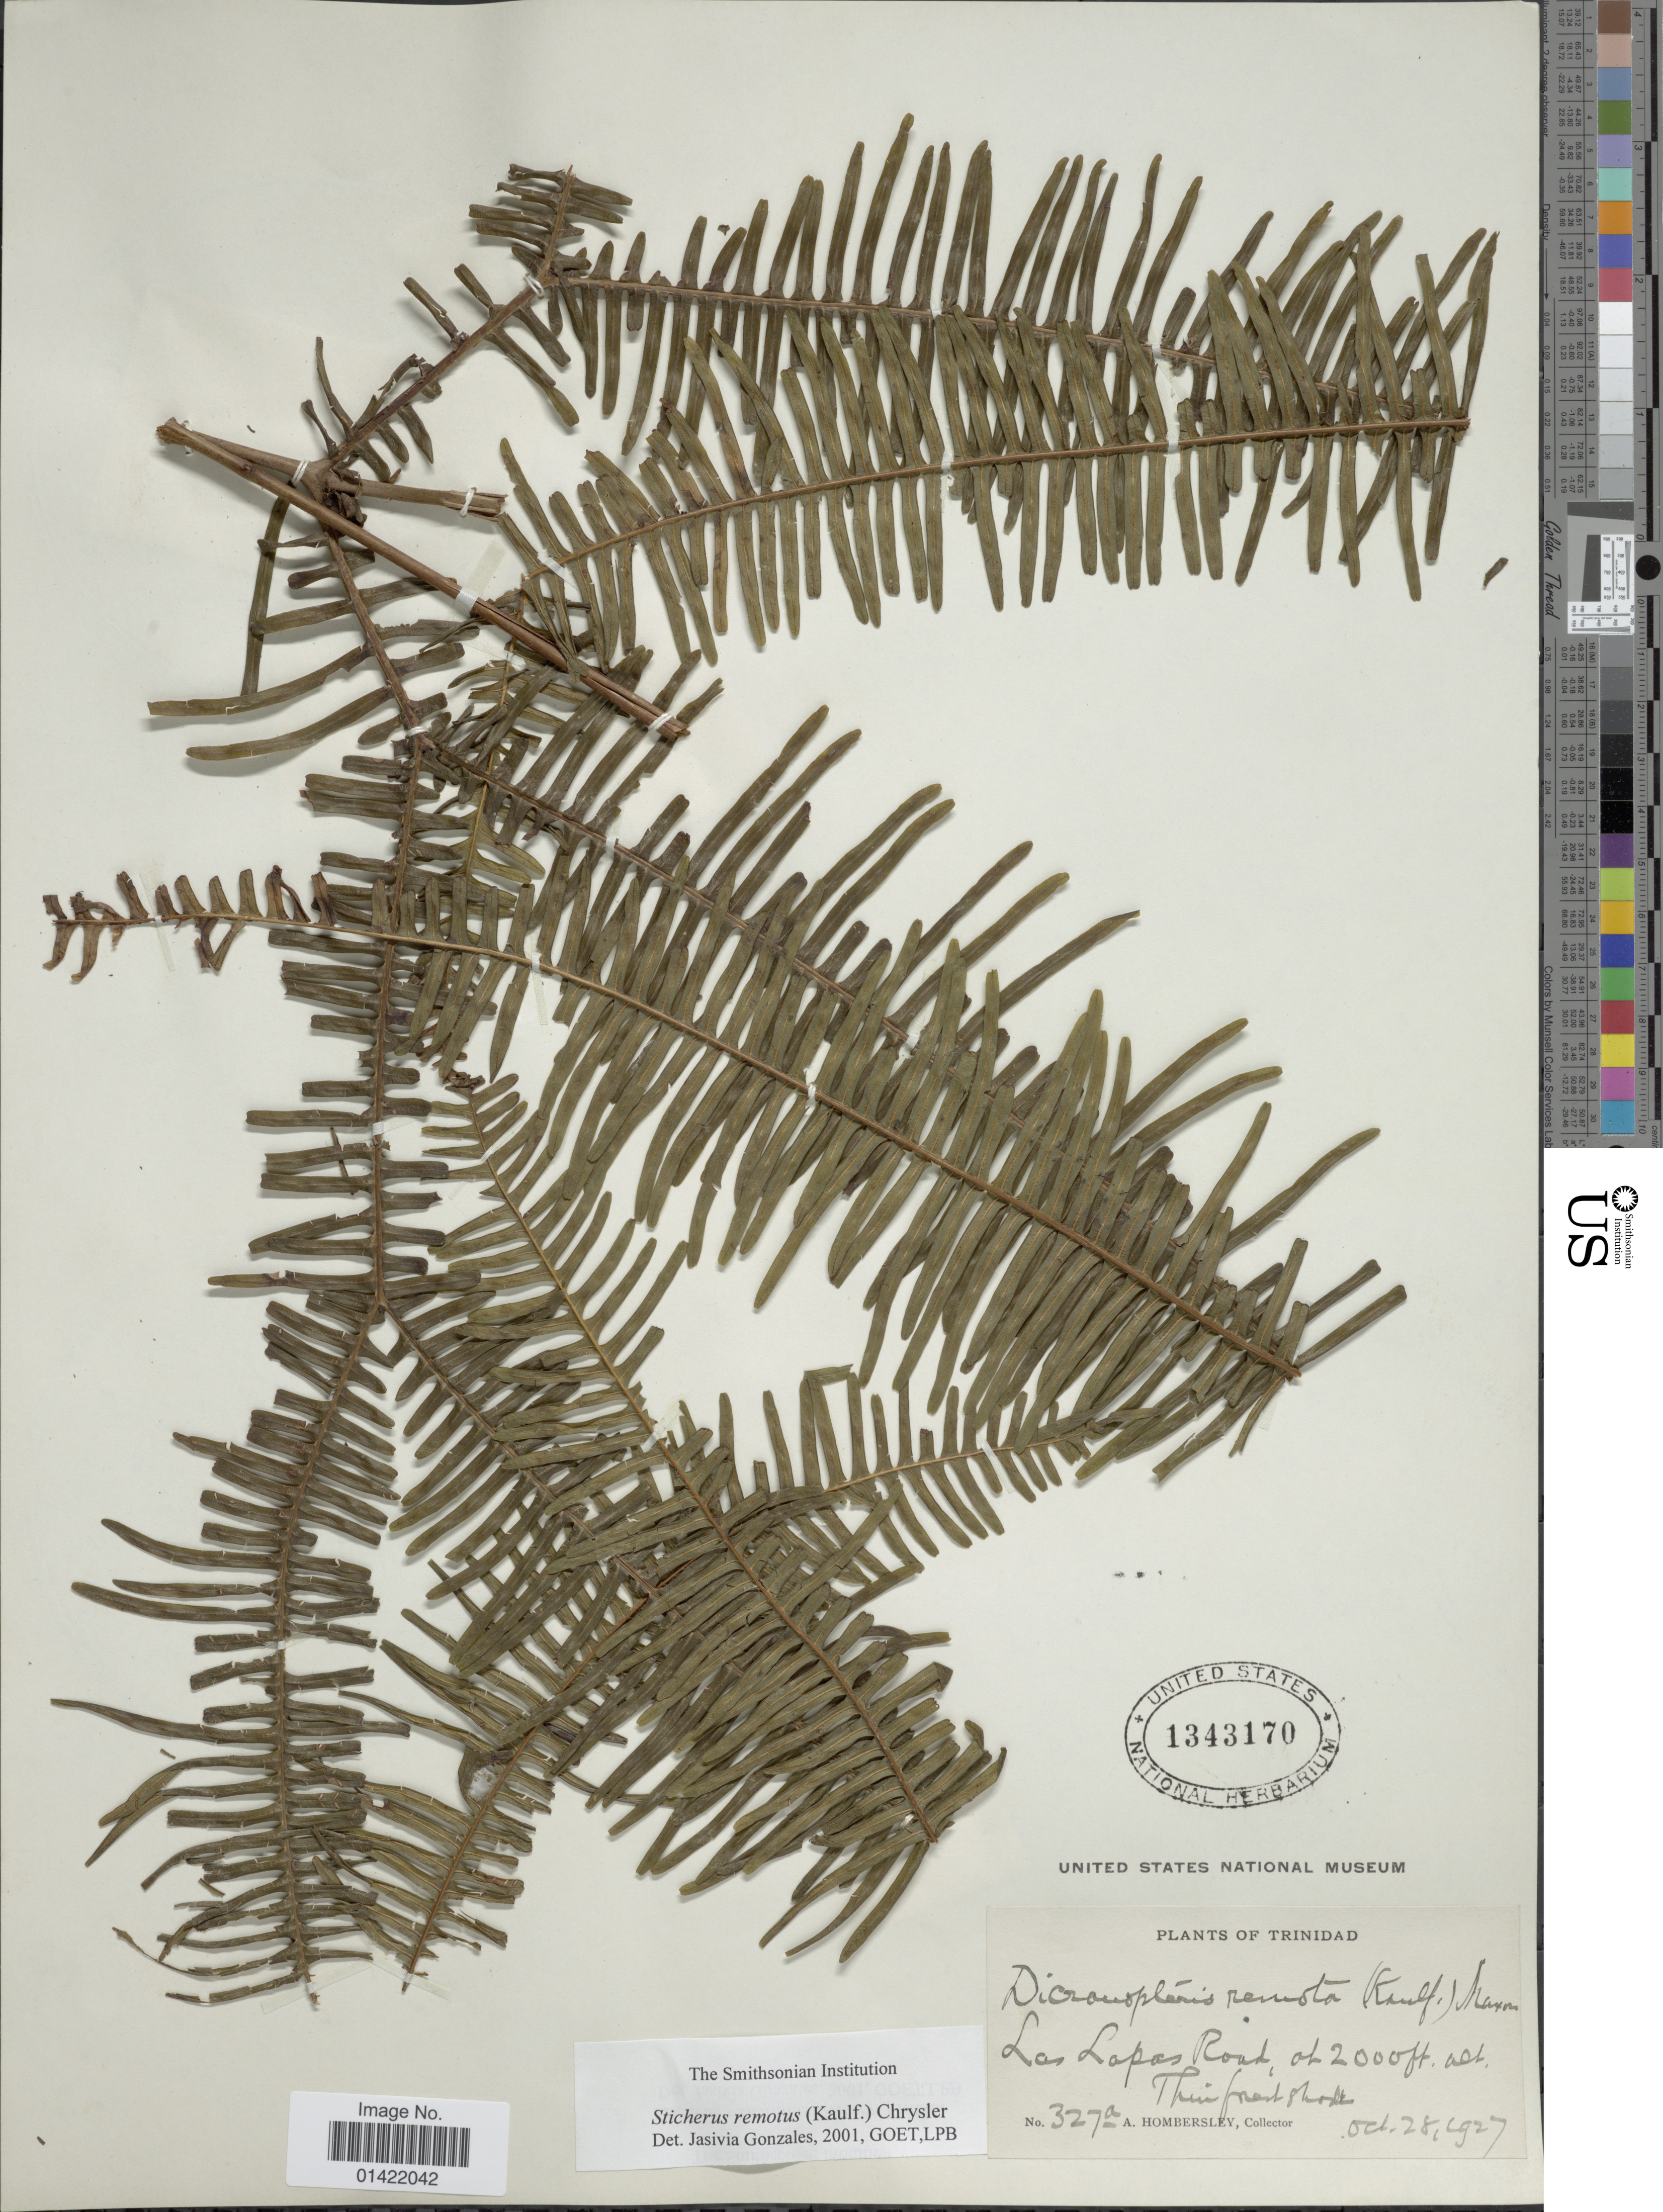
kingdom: Plantae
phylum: Tracheophyta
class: Polypodiopsida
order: Gleicheniales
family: Gleicheniaceae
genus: Sticherus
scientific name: Sticherus remotus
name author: (Kaulf.) Chrysler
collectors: A. Hombersley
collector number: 327a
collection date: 1927-10-28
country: Trinidad and Tobago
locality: Trinidad. Las Lapas Road.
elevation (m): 610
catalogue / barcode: US 1343170